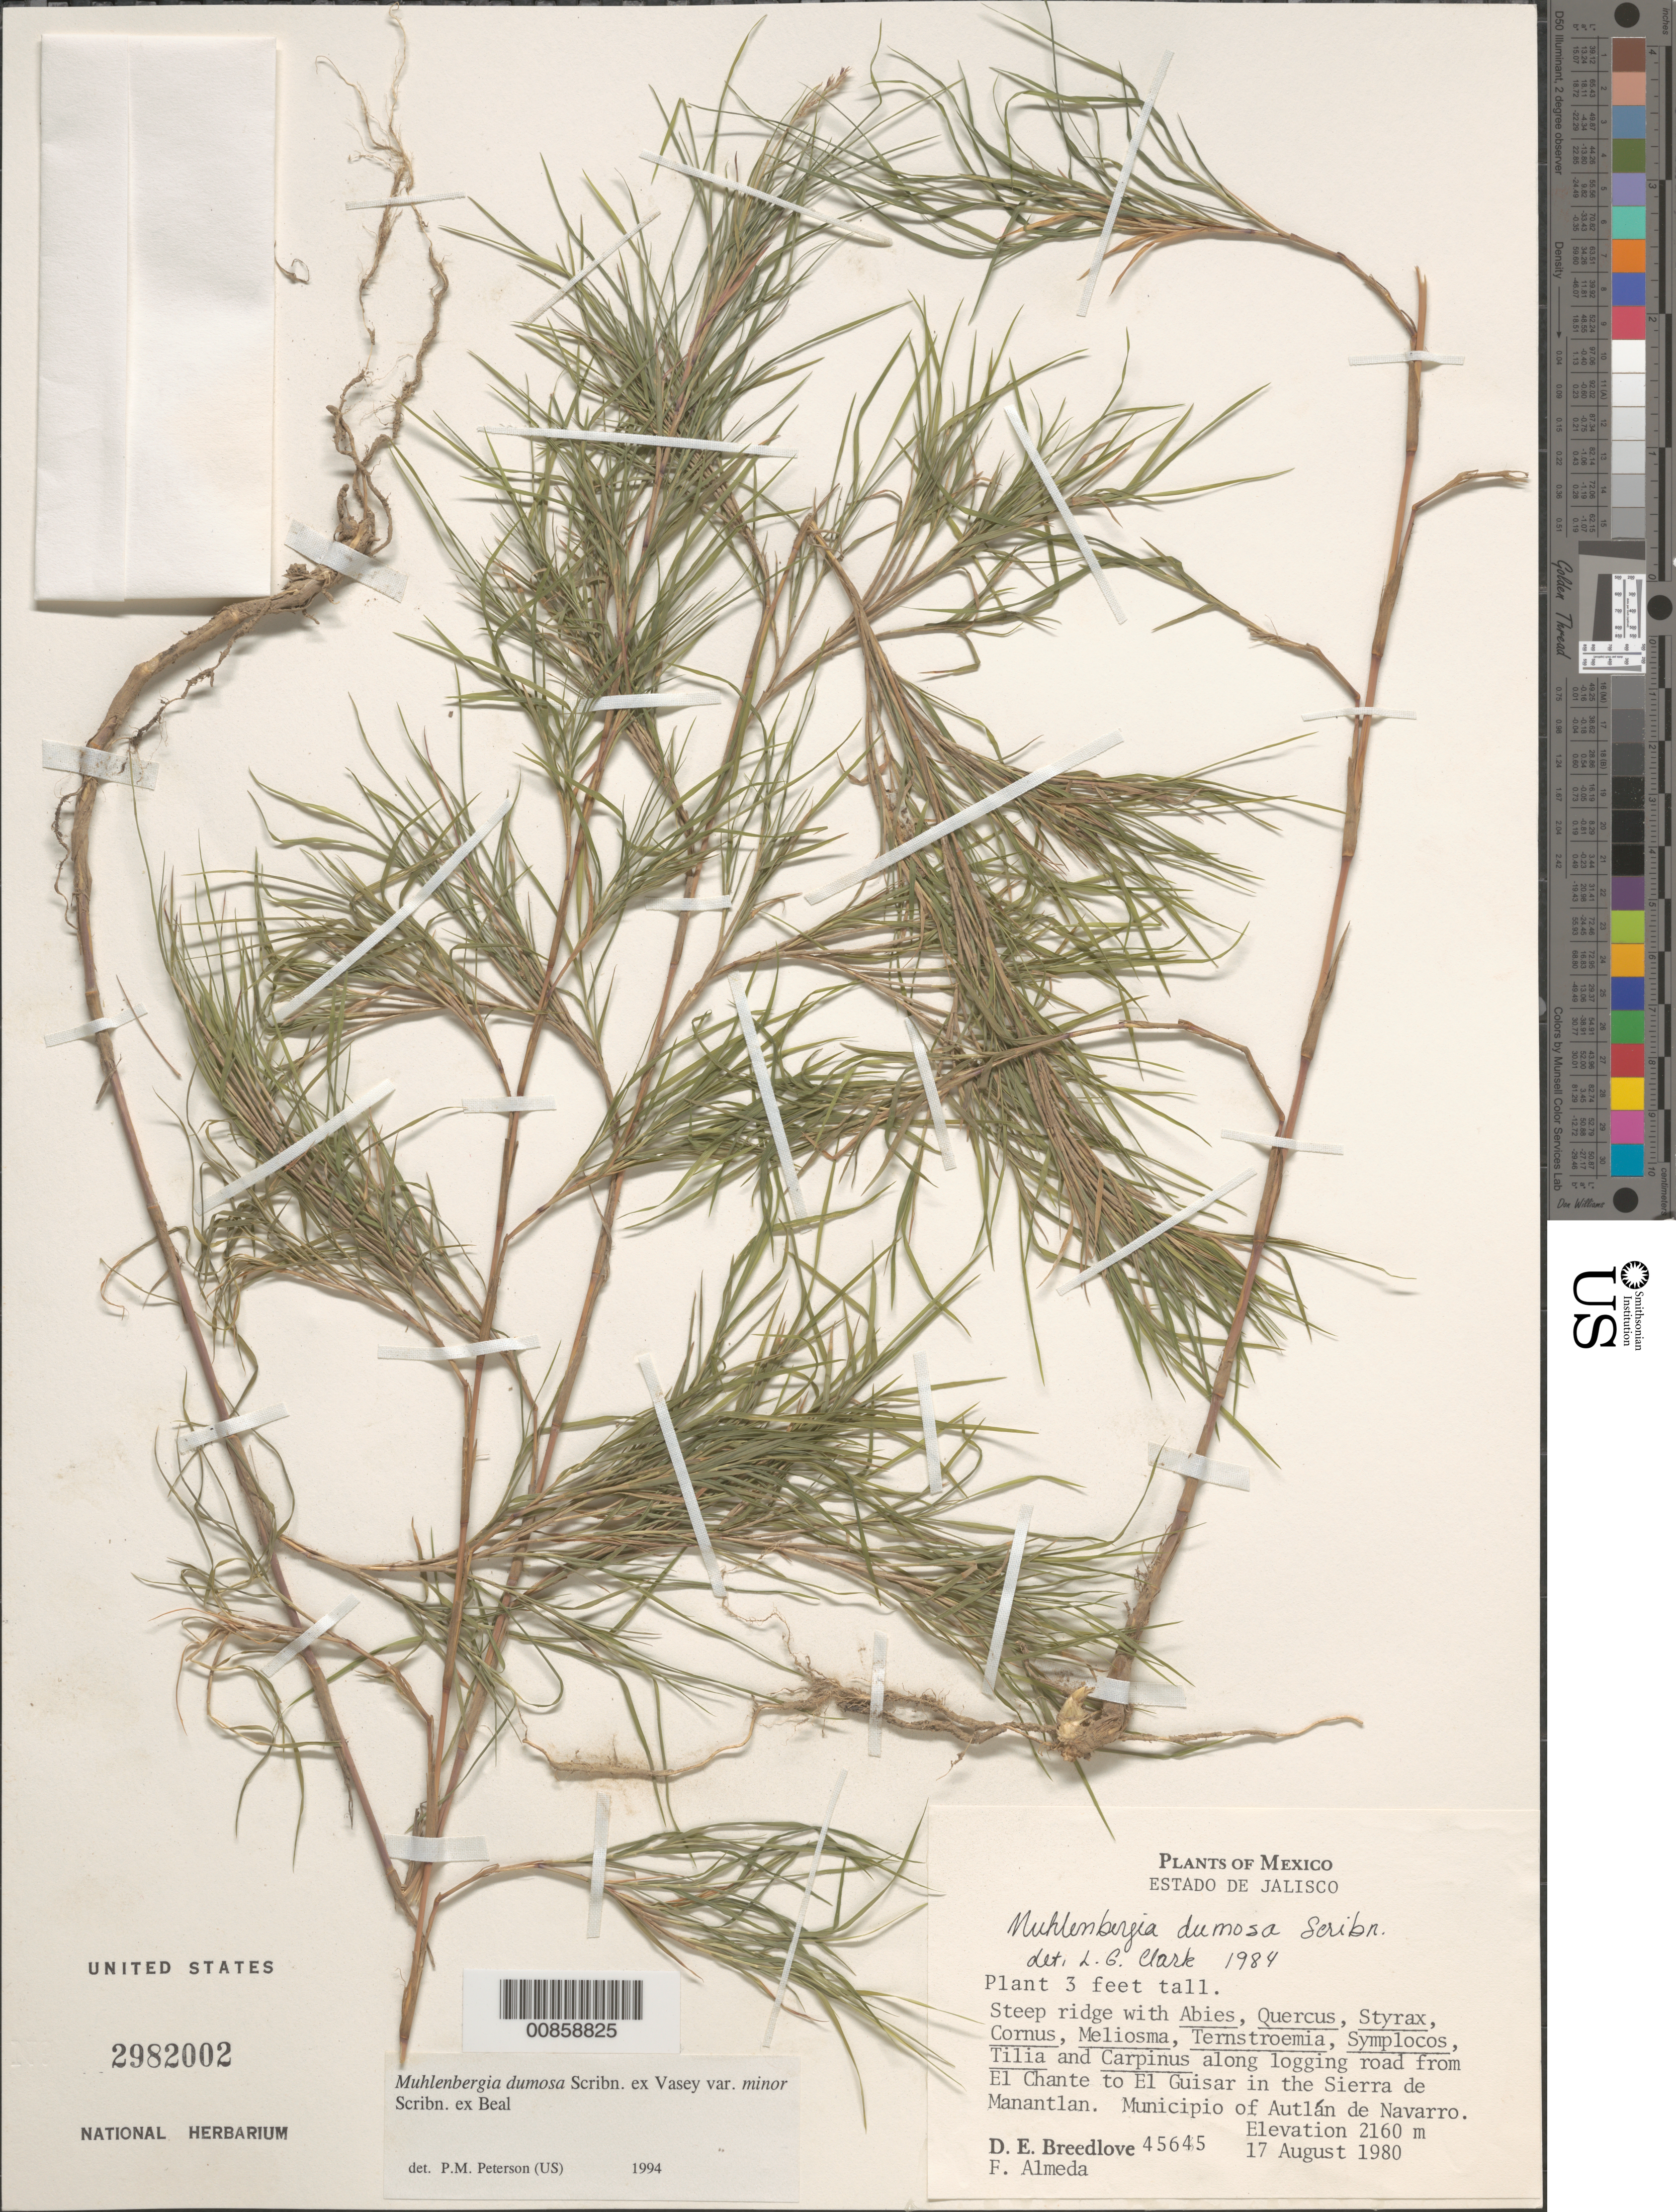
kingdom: Plantae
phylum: Tracheophyta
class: Liliopsida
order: Poales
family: Poaceae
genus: Muhlenbergia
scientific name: Muhlenbergia dumosa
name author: Scribn. ex Vasey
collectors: D. E. Breedlove & F. Almeda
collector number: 45645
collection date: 1980-08-17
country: Mexico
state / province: Jalisco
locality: Steep ridge along logging road from El Chante to El Guisar in the Sierra de Manantlan. Municipio of Autlán de Navarro.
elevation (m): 2160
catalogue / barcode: US 2982002